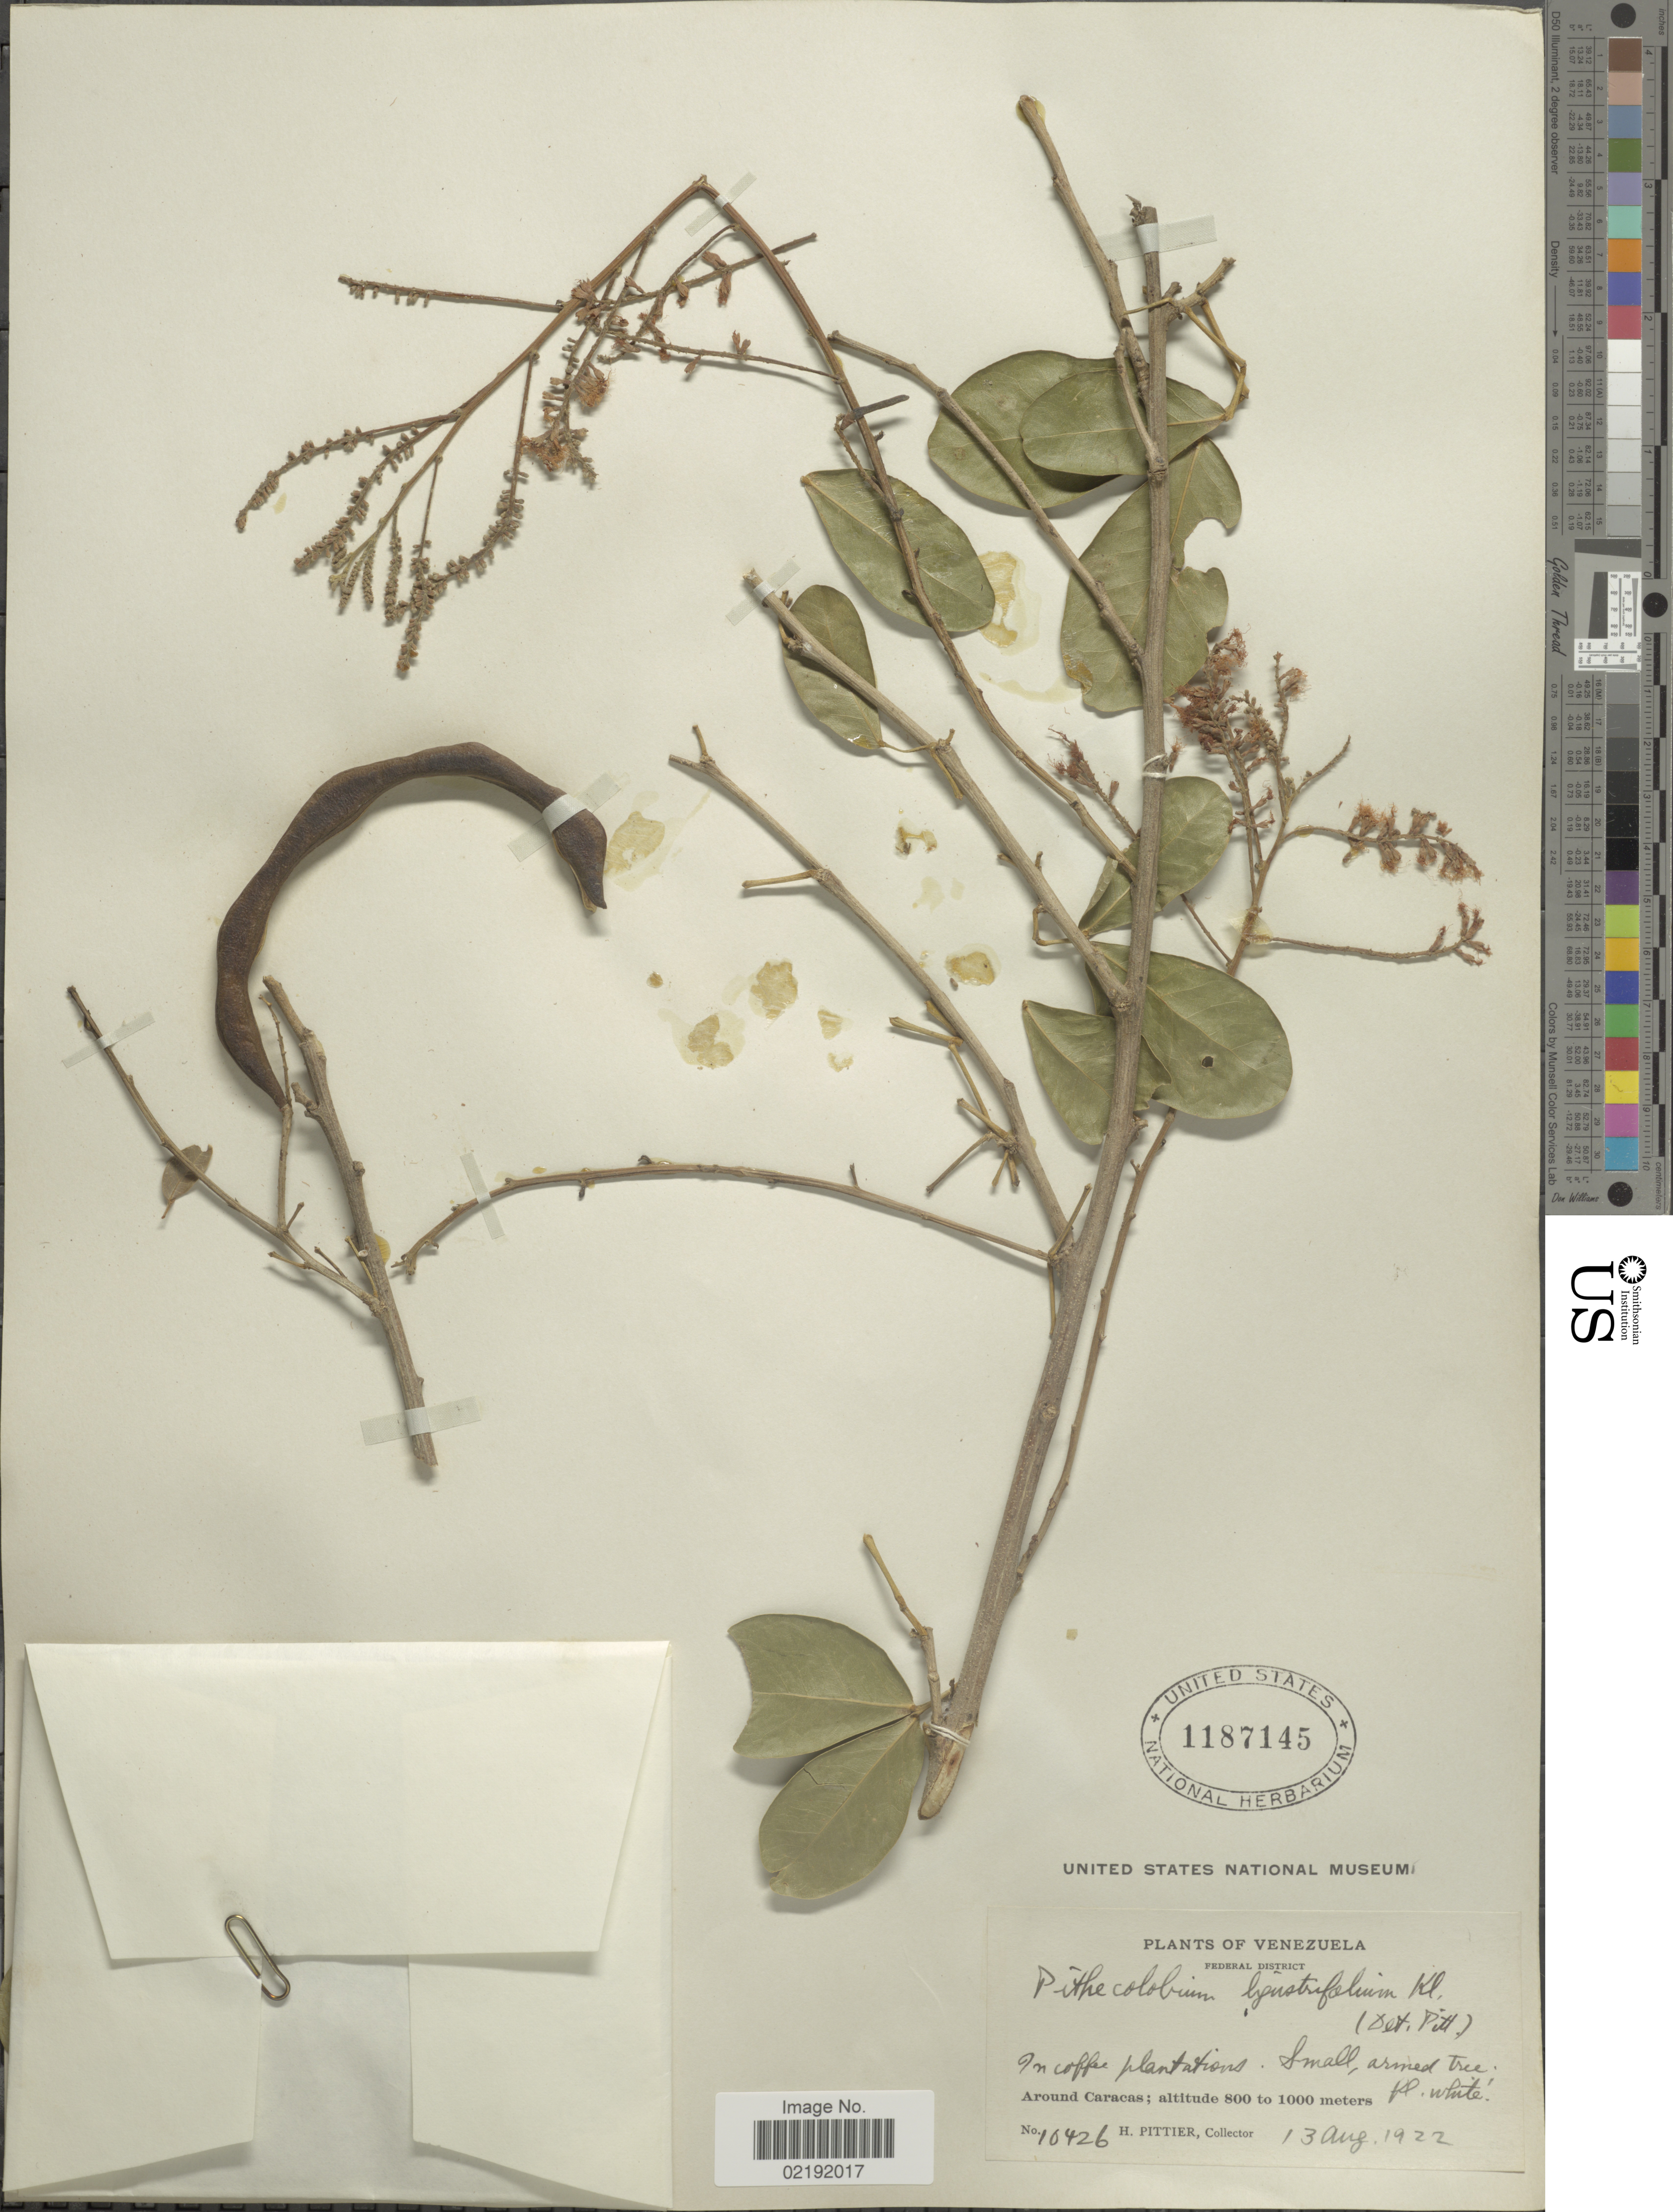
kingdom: Plantae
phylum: Tracheophyta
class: Magnoliopsida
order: Fabales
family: Fabaceae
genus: Pithecellobium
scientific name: Pithecellobium lanceolatum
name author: (Humb. & Bonpl. ex Willd.) Benth.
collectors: H. F. Pittier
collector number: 10426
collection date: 1922-08-13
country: Venezuela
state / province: Distrito Federal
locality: Federal District. Around Caracas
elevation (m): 800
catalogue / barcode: US 1187145